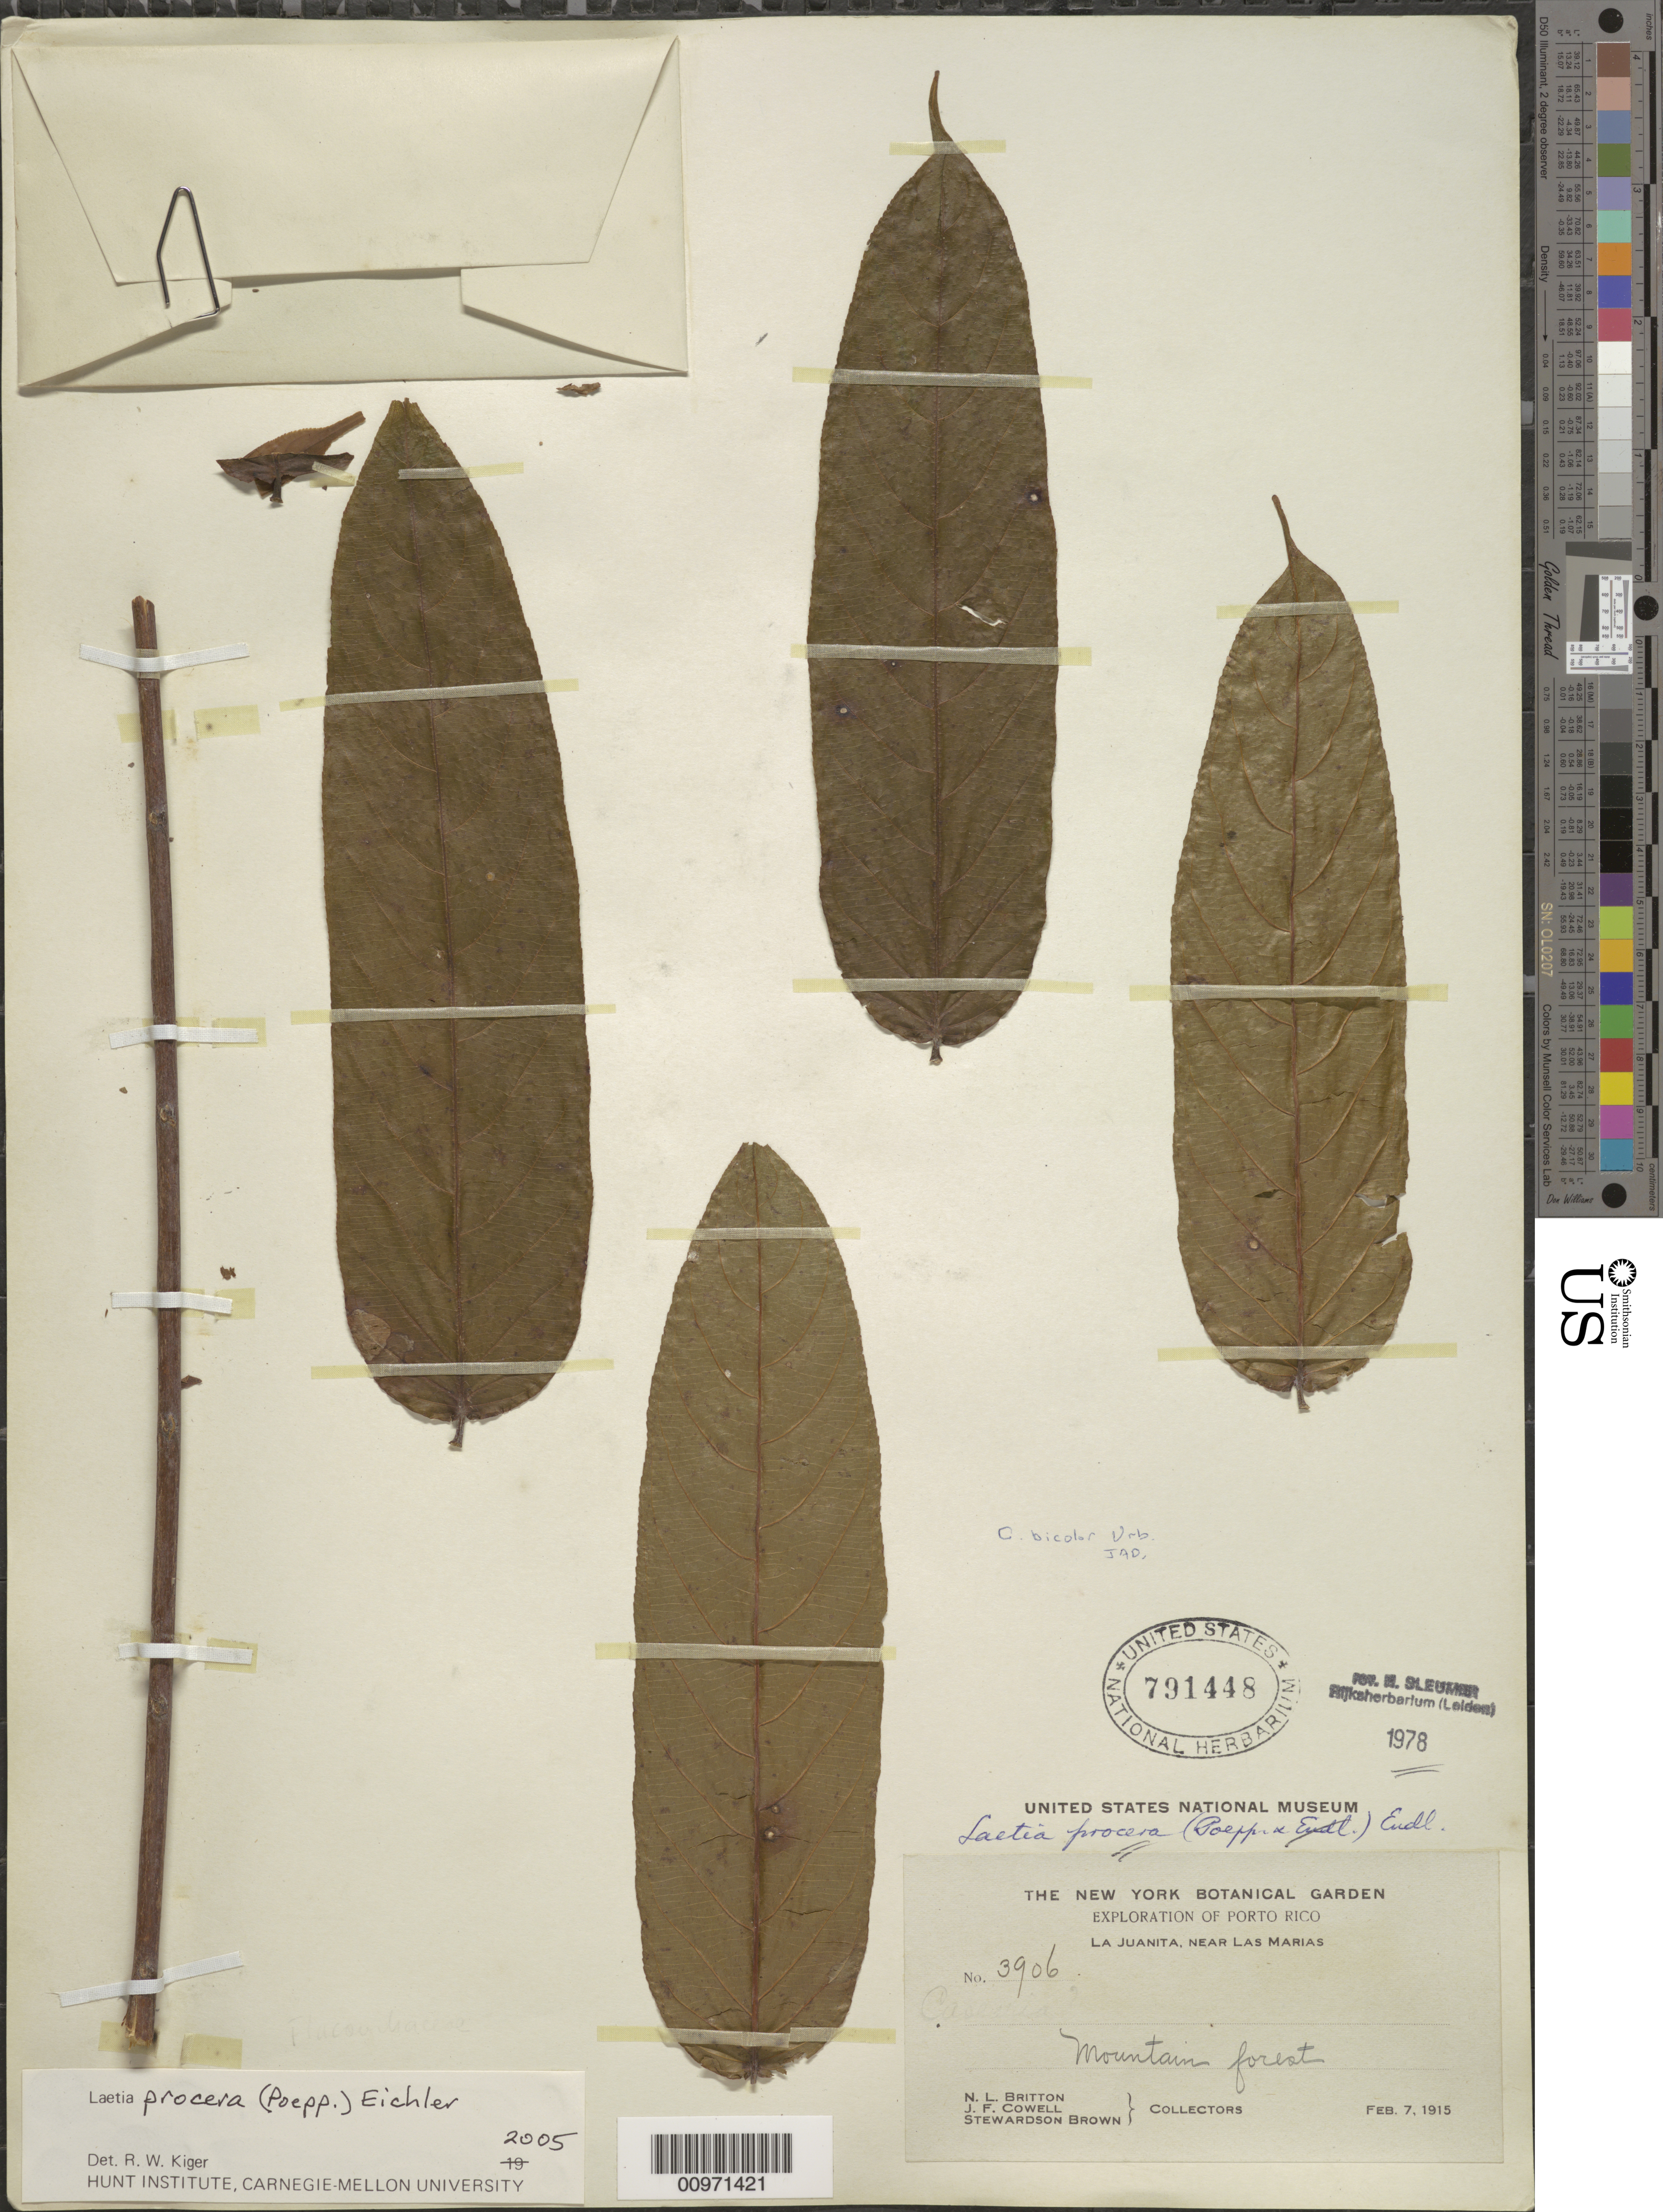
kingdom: Plantae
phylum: Tracheophyta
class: Magnoliopsida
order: Malpighiales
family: Salicaceae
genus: Laetia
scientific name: Laetia procera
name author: (Poepp.) Eichler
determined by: Kiger, R. W.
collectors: N. Britton, J. F. Cowell & S. Brown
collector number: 3906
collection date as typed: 07 Feb 1915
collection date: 1915-02-07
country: Puerto Rico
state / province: Las Marías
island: Puerto Rico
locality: La Juanita, near Las Marias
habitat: Mountain forest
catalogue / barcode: US 791448